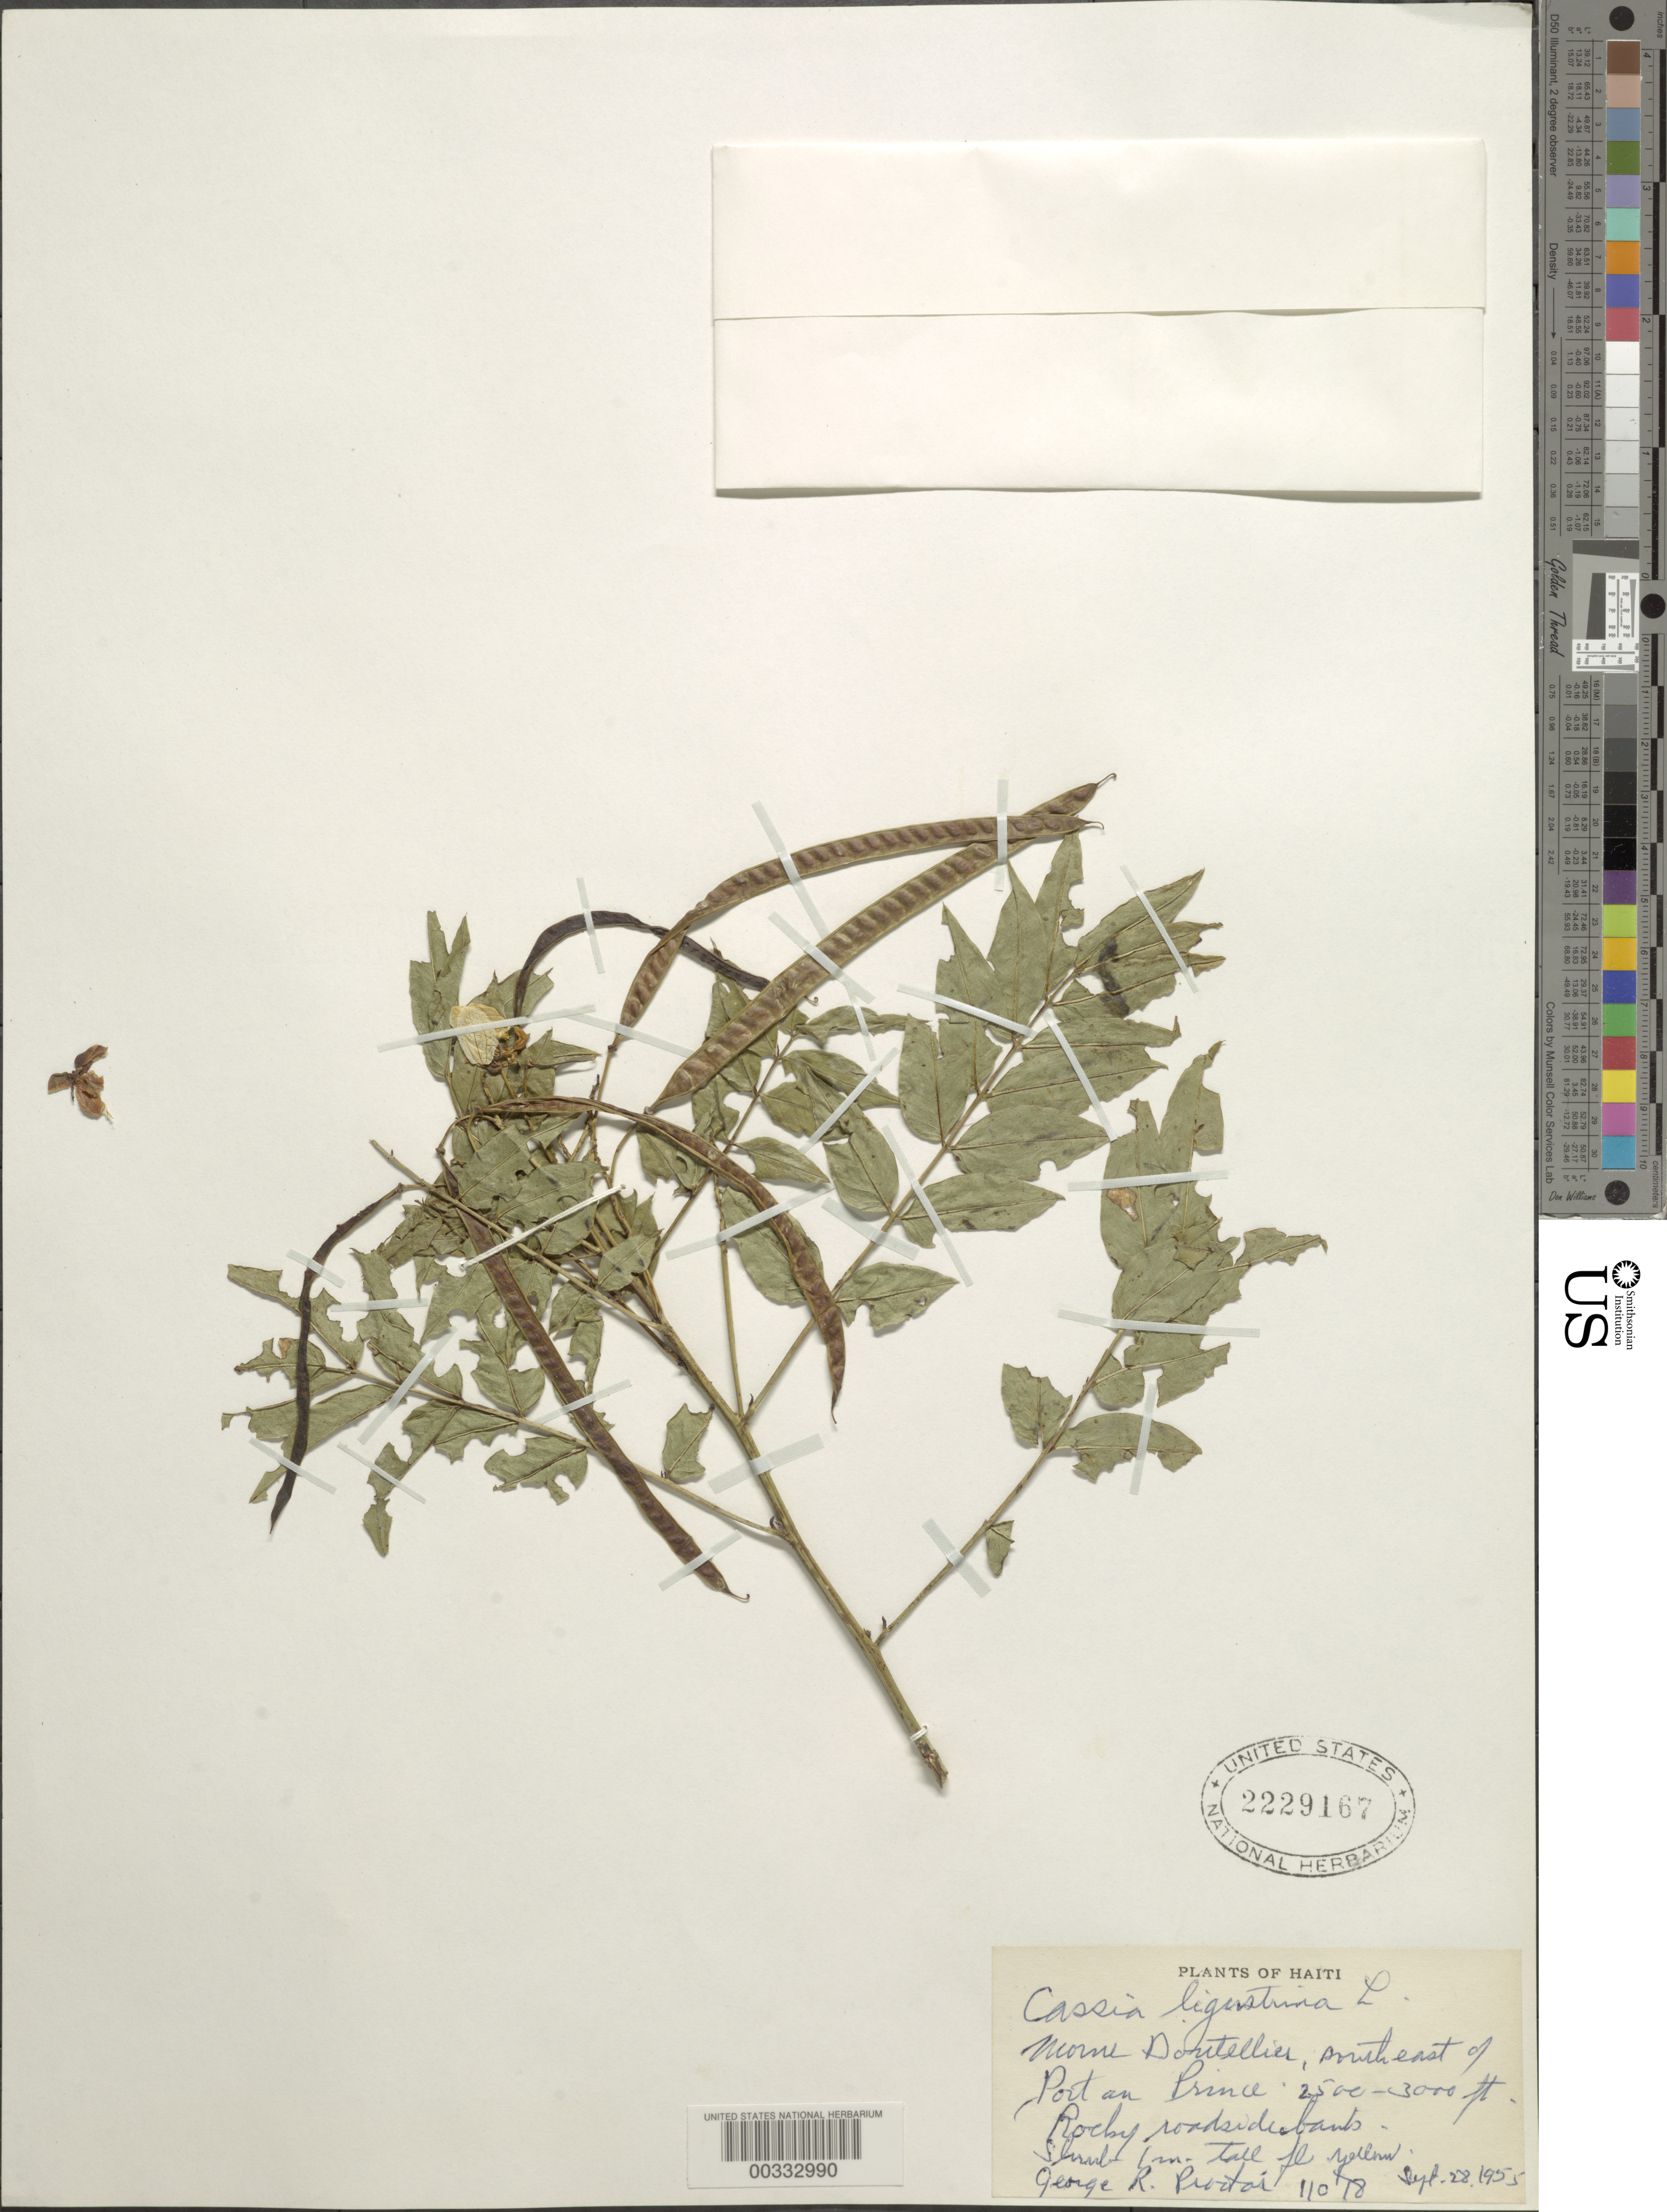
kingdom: Plantae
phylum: Tracheophyta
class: Magnoliopsida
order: Fabales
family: Fabaceae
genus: Senna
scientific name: Senna ligustrina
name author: (L.) H.S. Irwin & Barneby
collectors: G. R. Proctor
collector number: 11018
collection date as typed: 28 Sep 1955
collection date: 1955-09-28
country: Haiti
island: Hispaniola Island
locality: Morne boutellier, se of port-au-prince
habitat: Rocky roadside bank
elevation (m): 762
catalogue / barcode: US 2229167